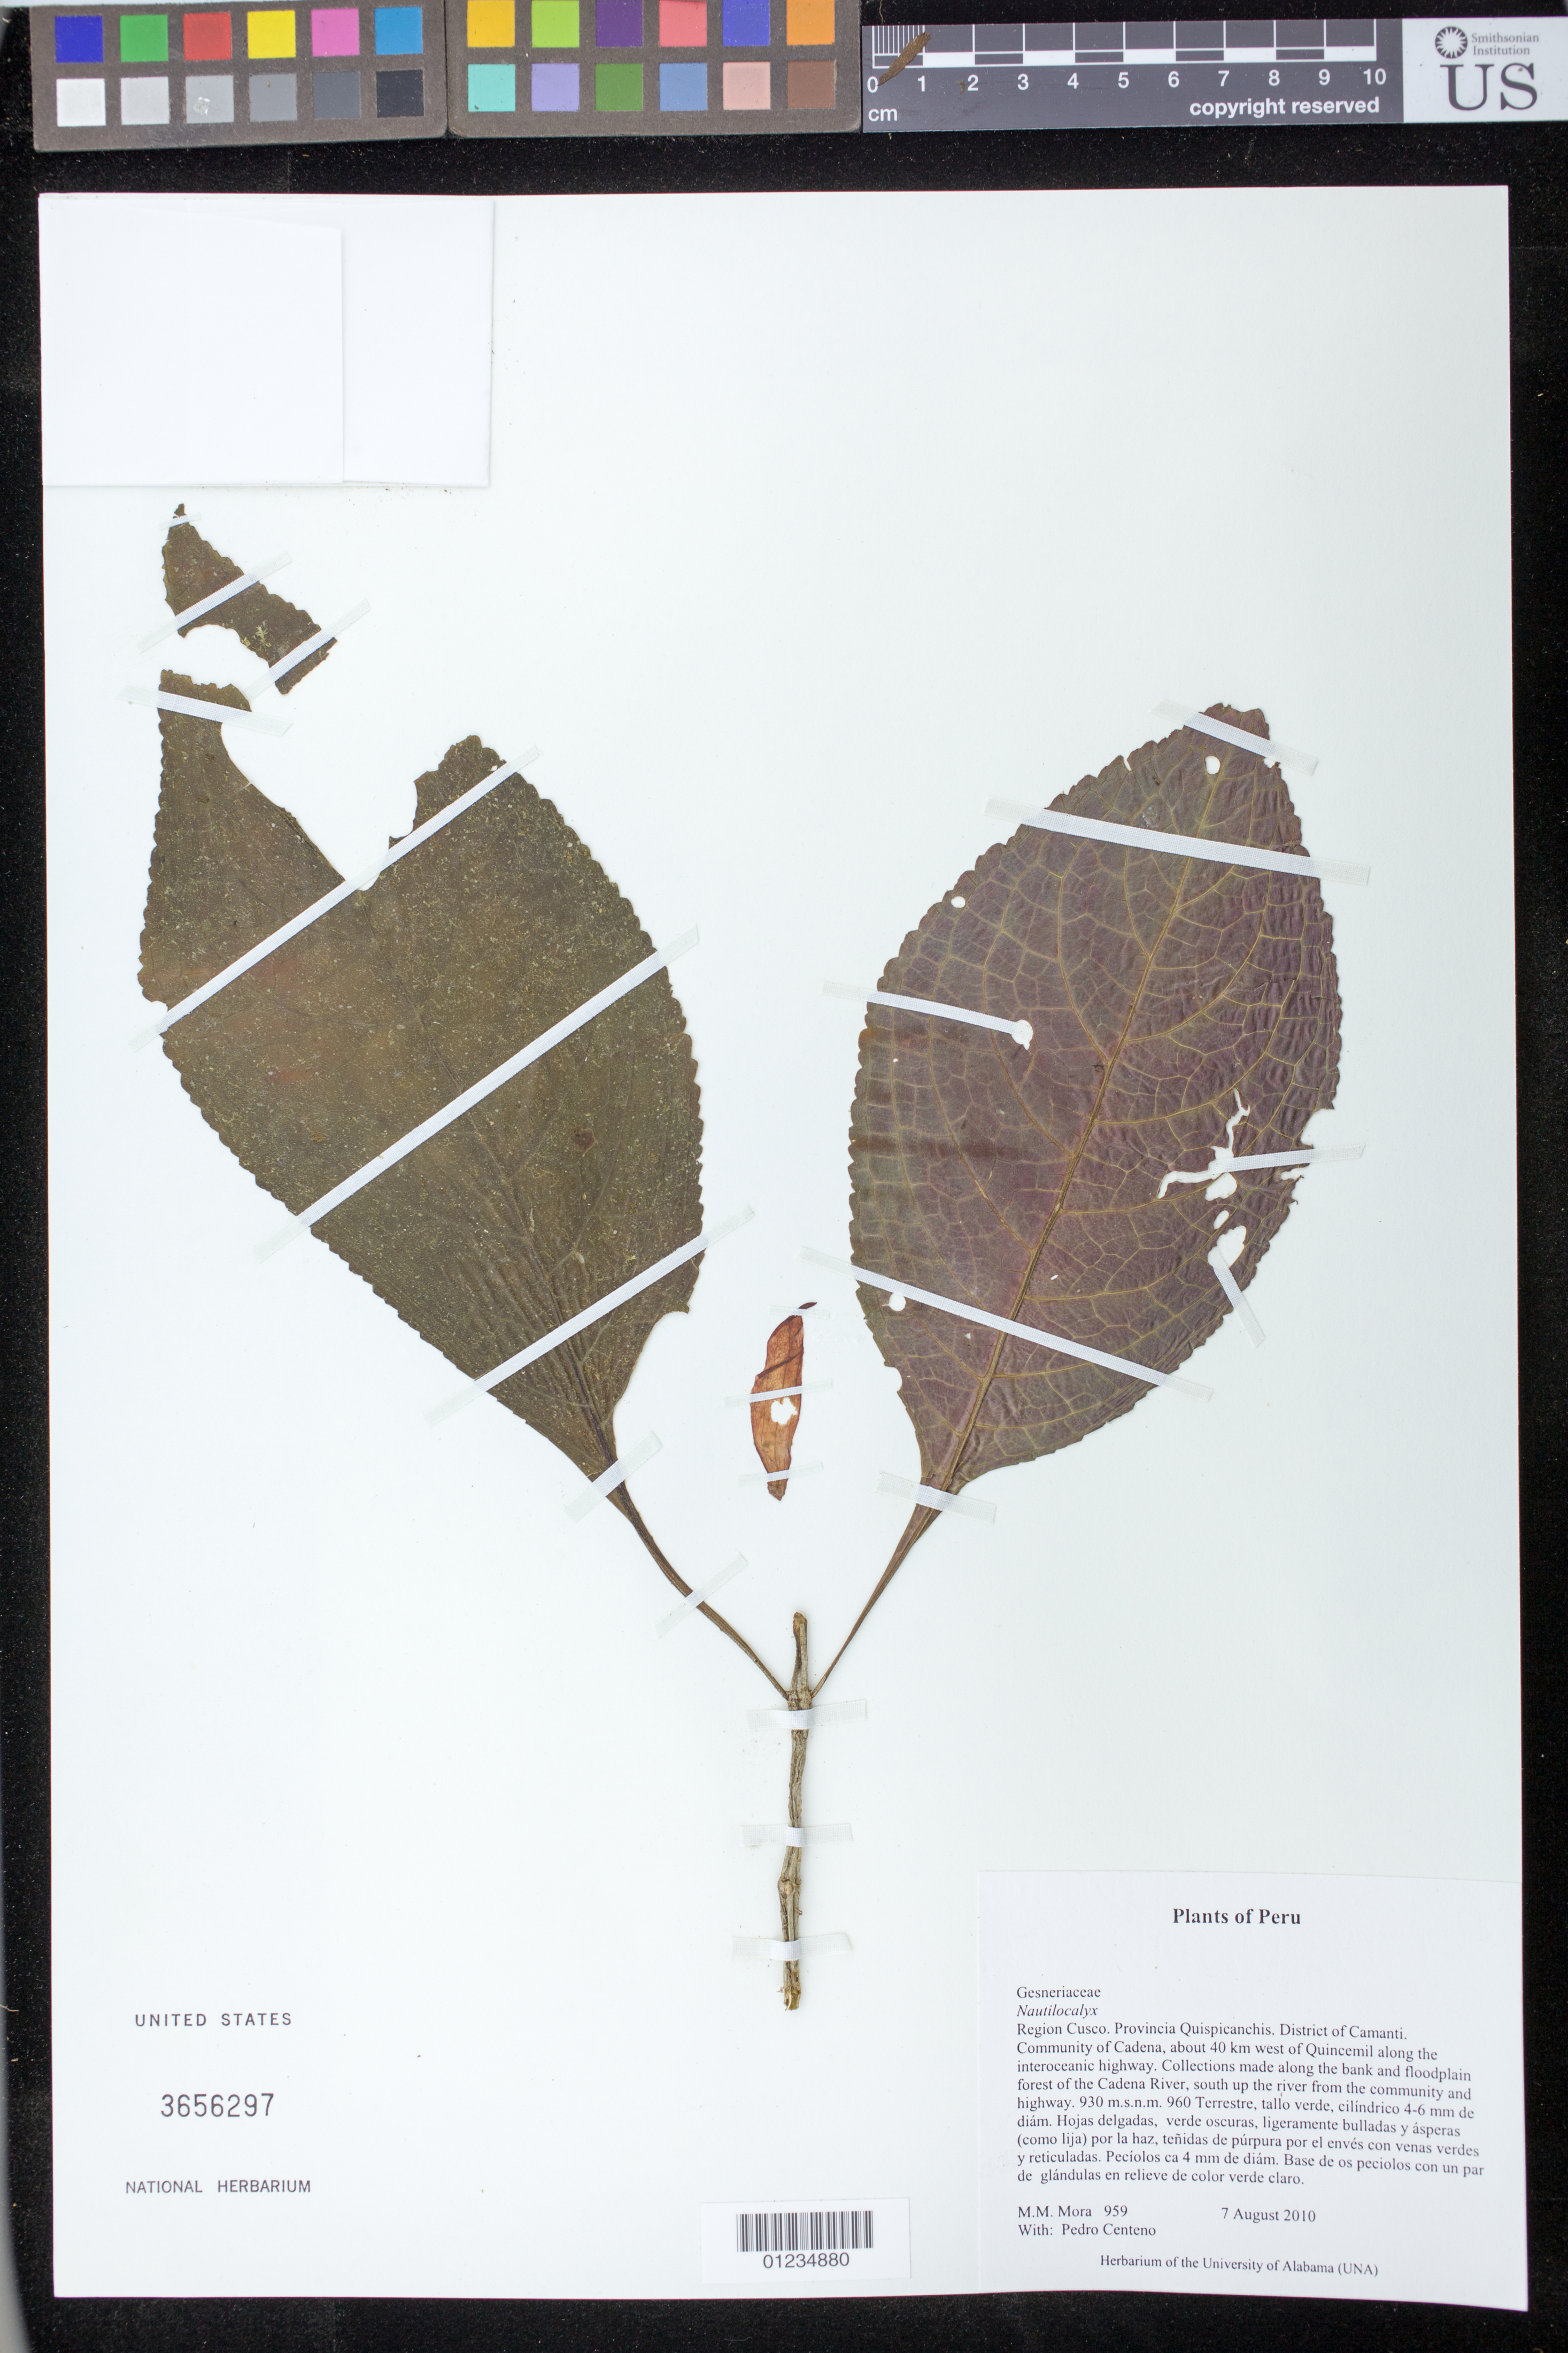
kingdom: Plantae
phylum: Tracheophyta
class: Magnoliopsida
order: Lamiales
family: Gesneriaceae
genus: Nautilocalyx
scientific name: Nautilocalyx sp.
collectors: M. M. Mora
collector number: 959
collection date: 2010-08-07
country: Peru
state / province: Cusco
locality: Provincia Quispicanchis. District of Camanti. Community of Cadena, about 40 km west of Quincemil along the interoceanic highway. Collections made along the bank and floodplain forest of the Cadena River, south up the river from the community and highway.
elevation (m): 930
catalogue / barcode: US 3656297